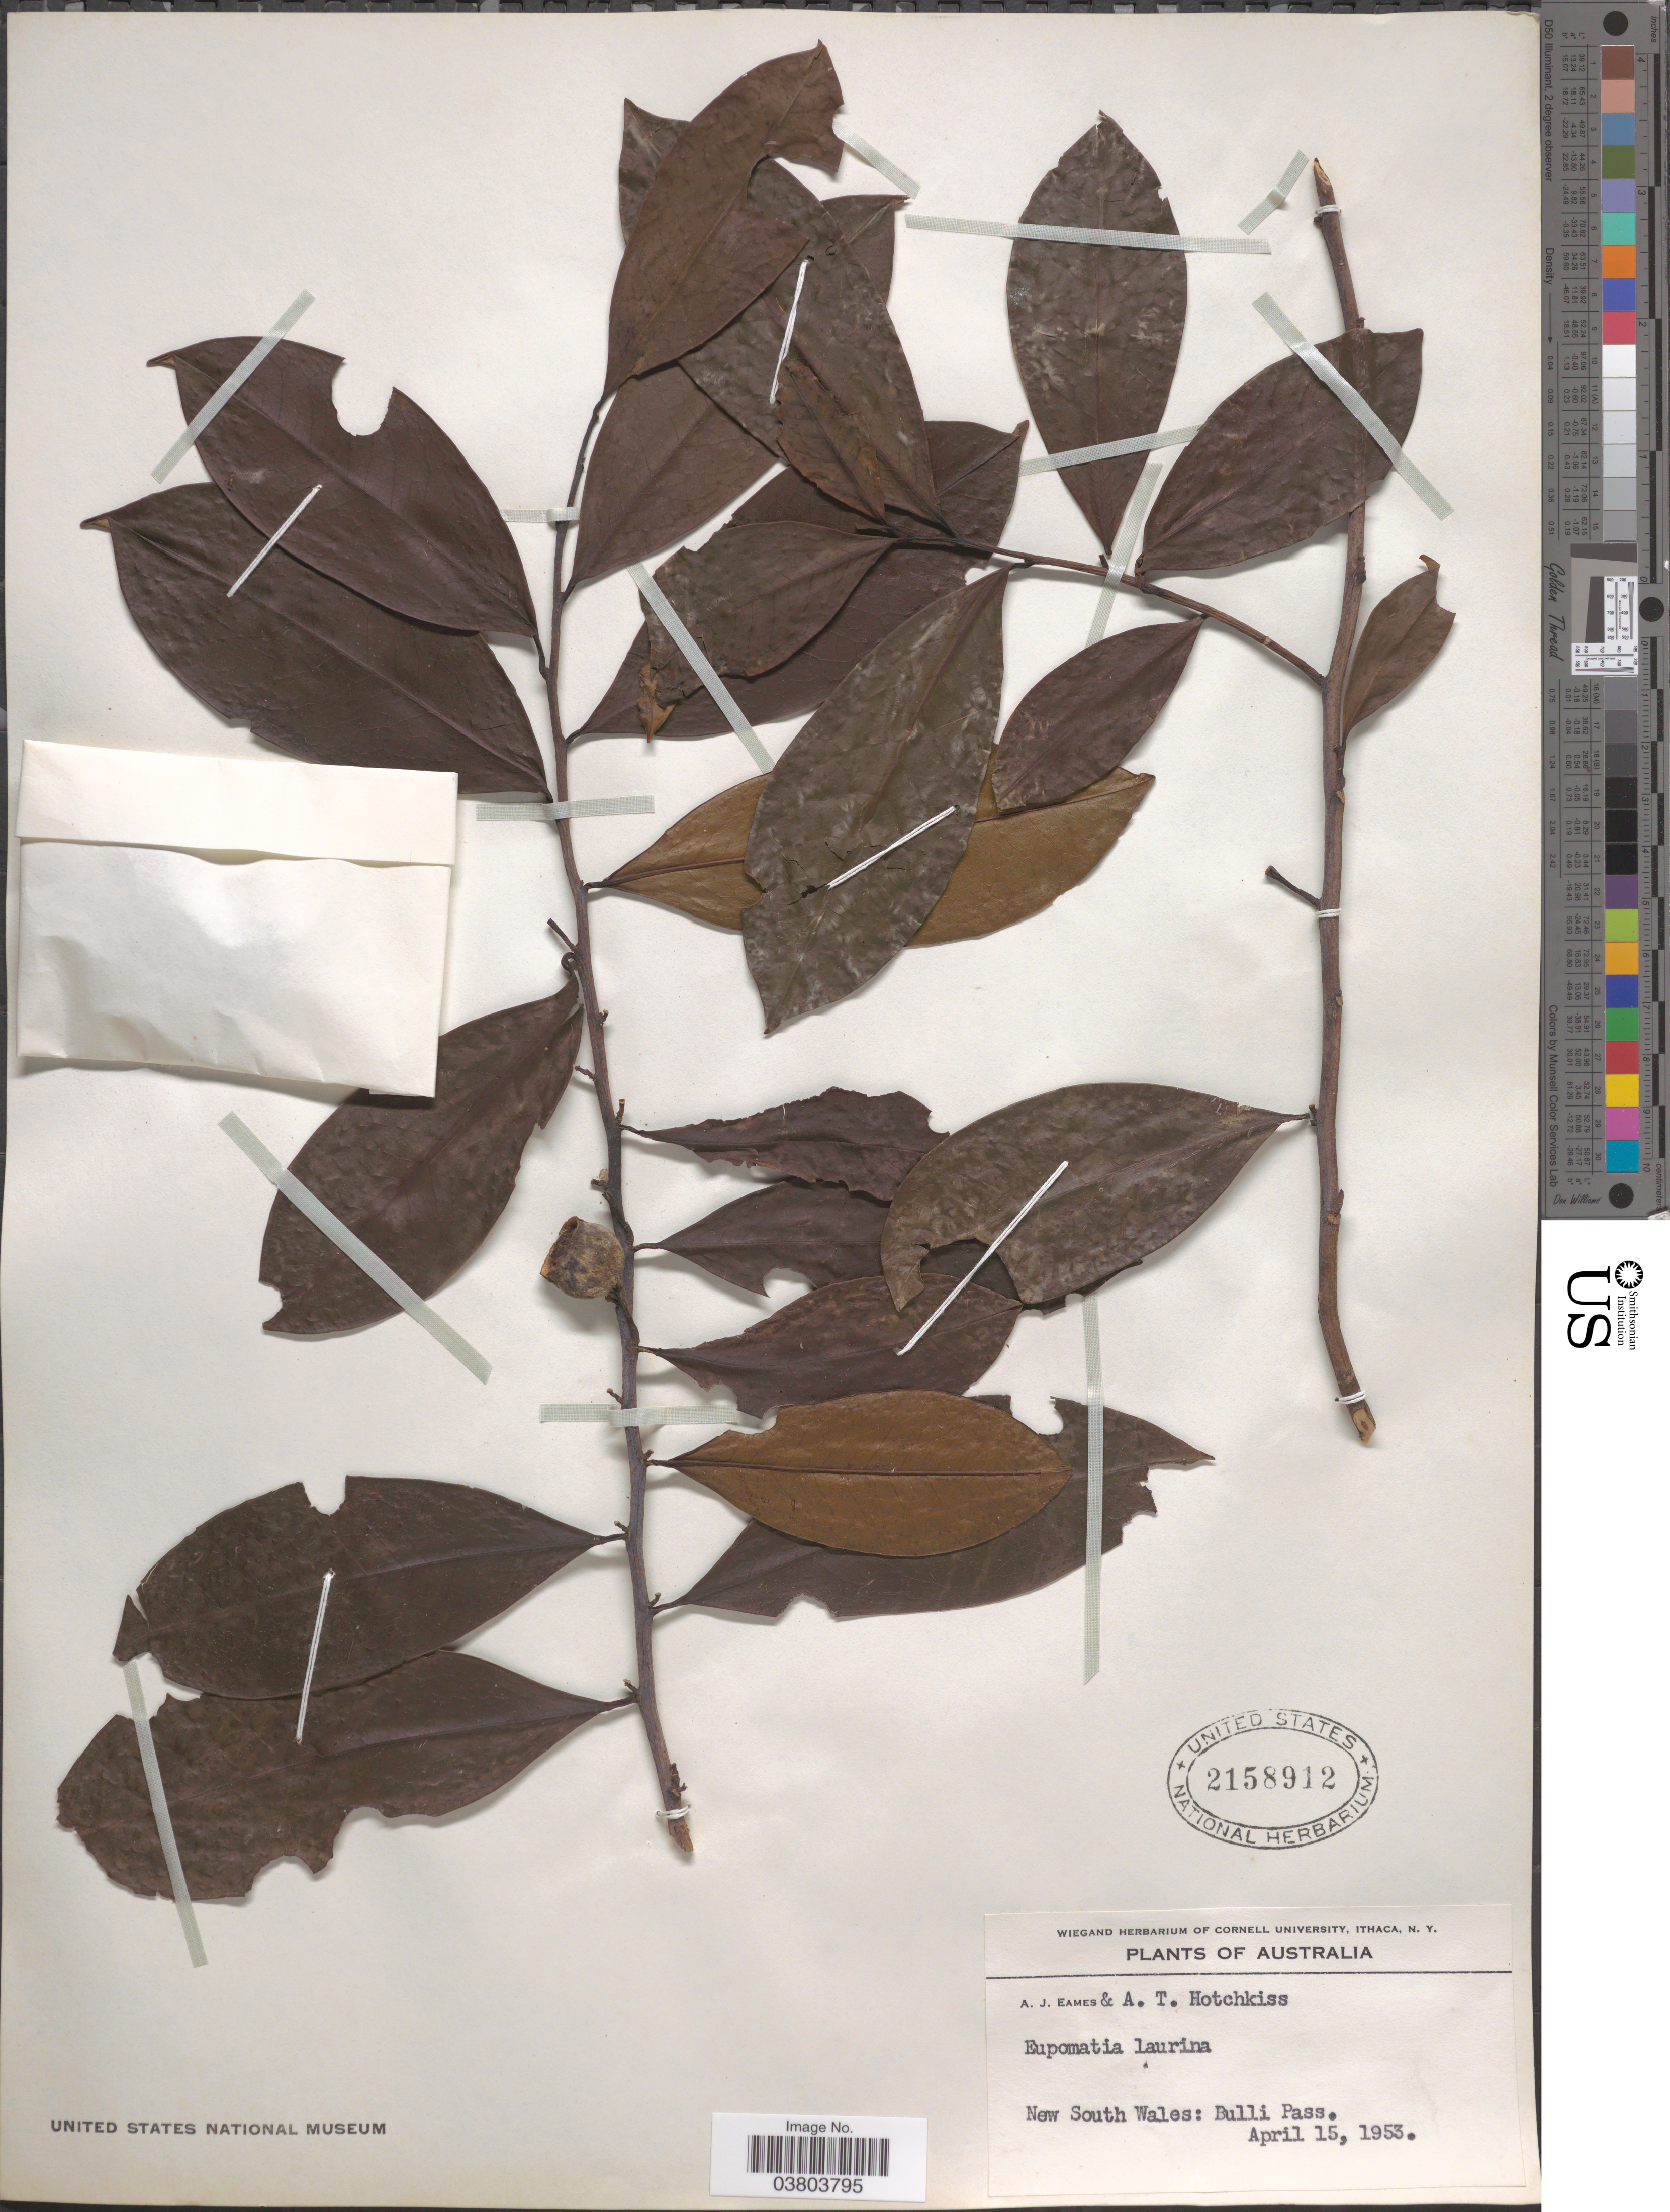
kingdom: Plantae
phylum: Tracheophyta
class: Magnoliopsida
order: Magnoliales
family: Eupomatiaceae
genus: Eupomatia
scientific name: Eupomatia laurina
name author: R. Br.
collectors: A. J. Eames & A. Hotchkiss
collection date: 1953-04-15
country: Australia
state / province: New South Wales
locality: Bulli Pass.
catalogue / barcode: US 2158912